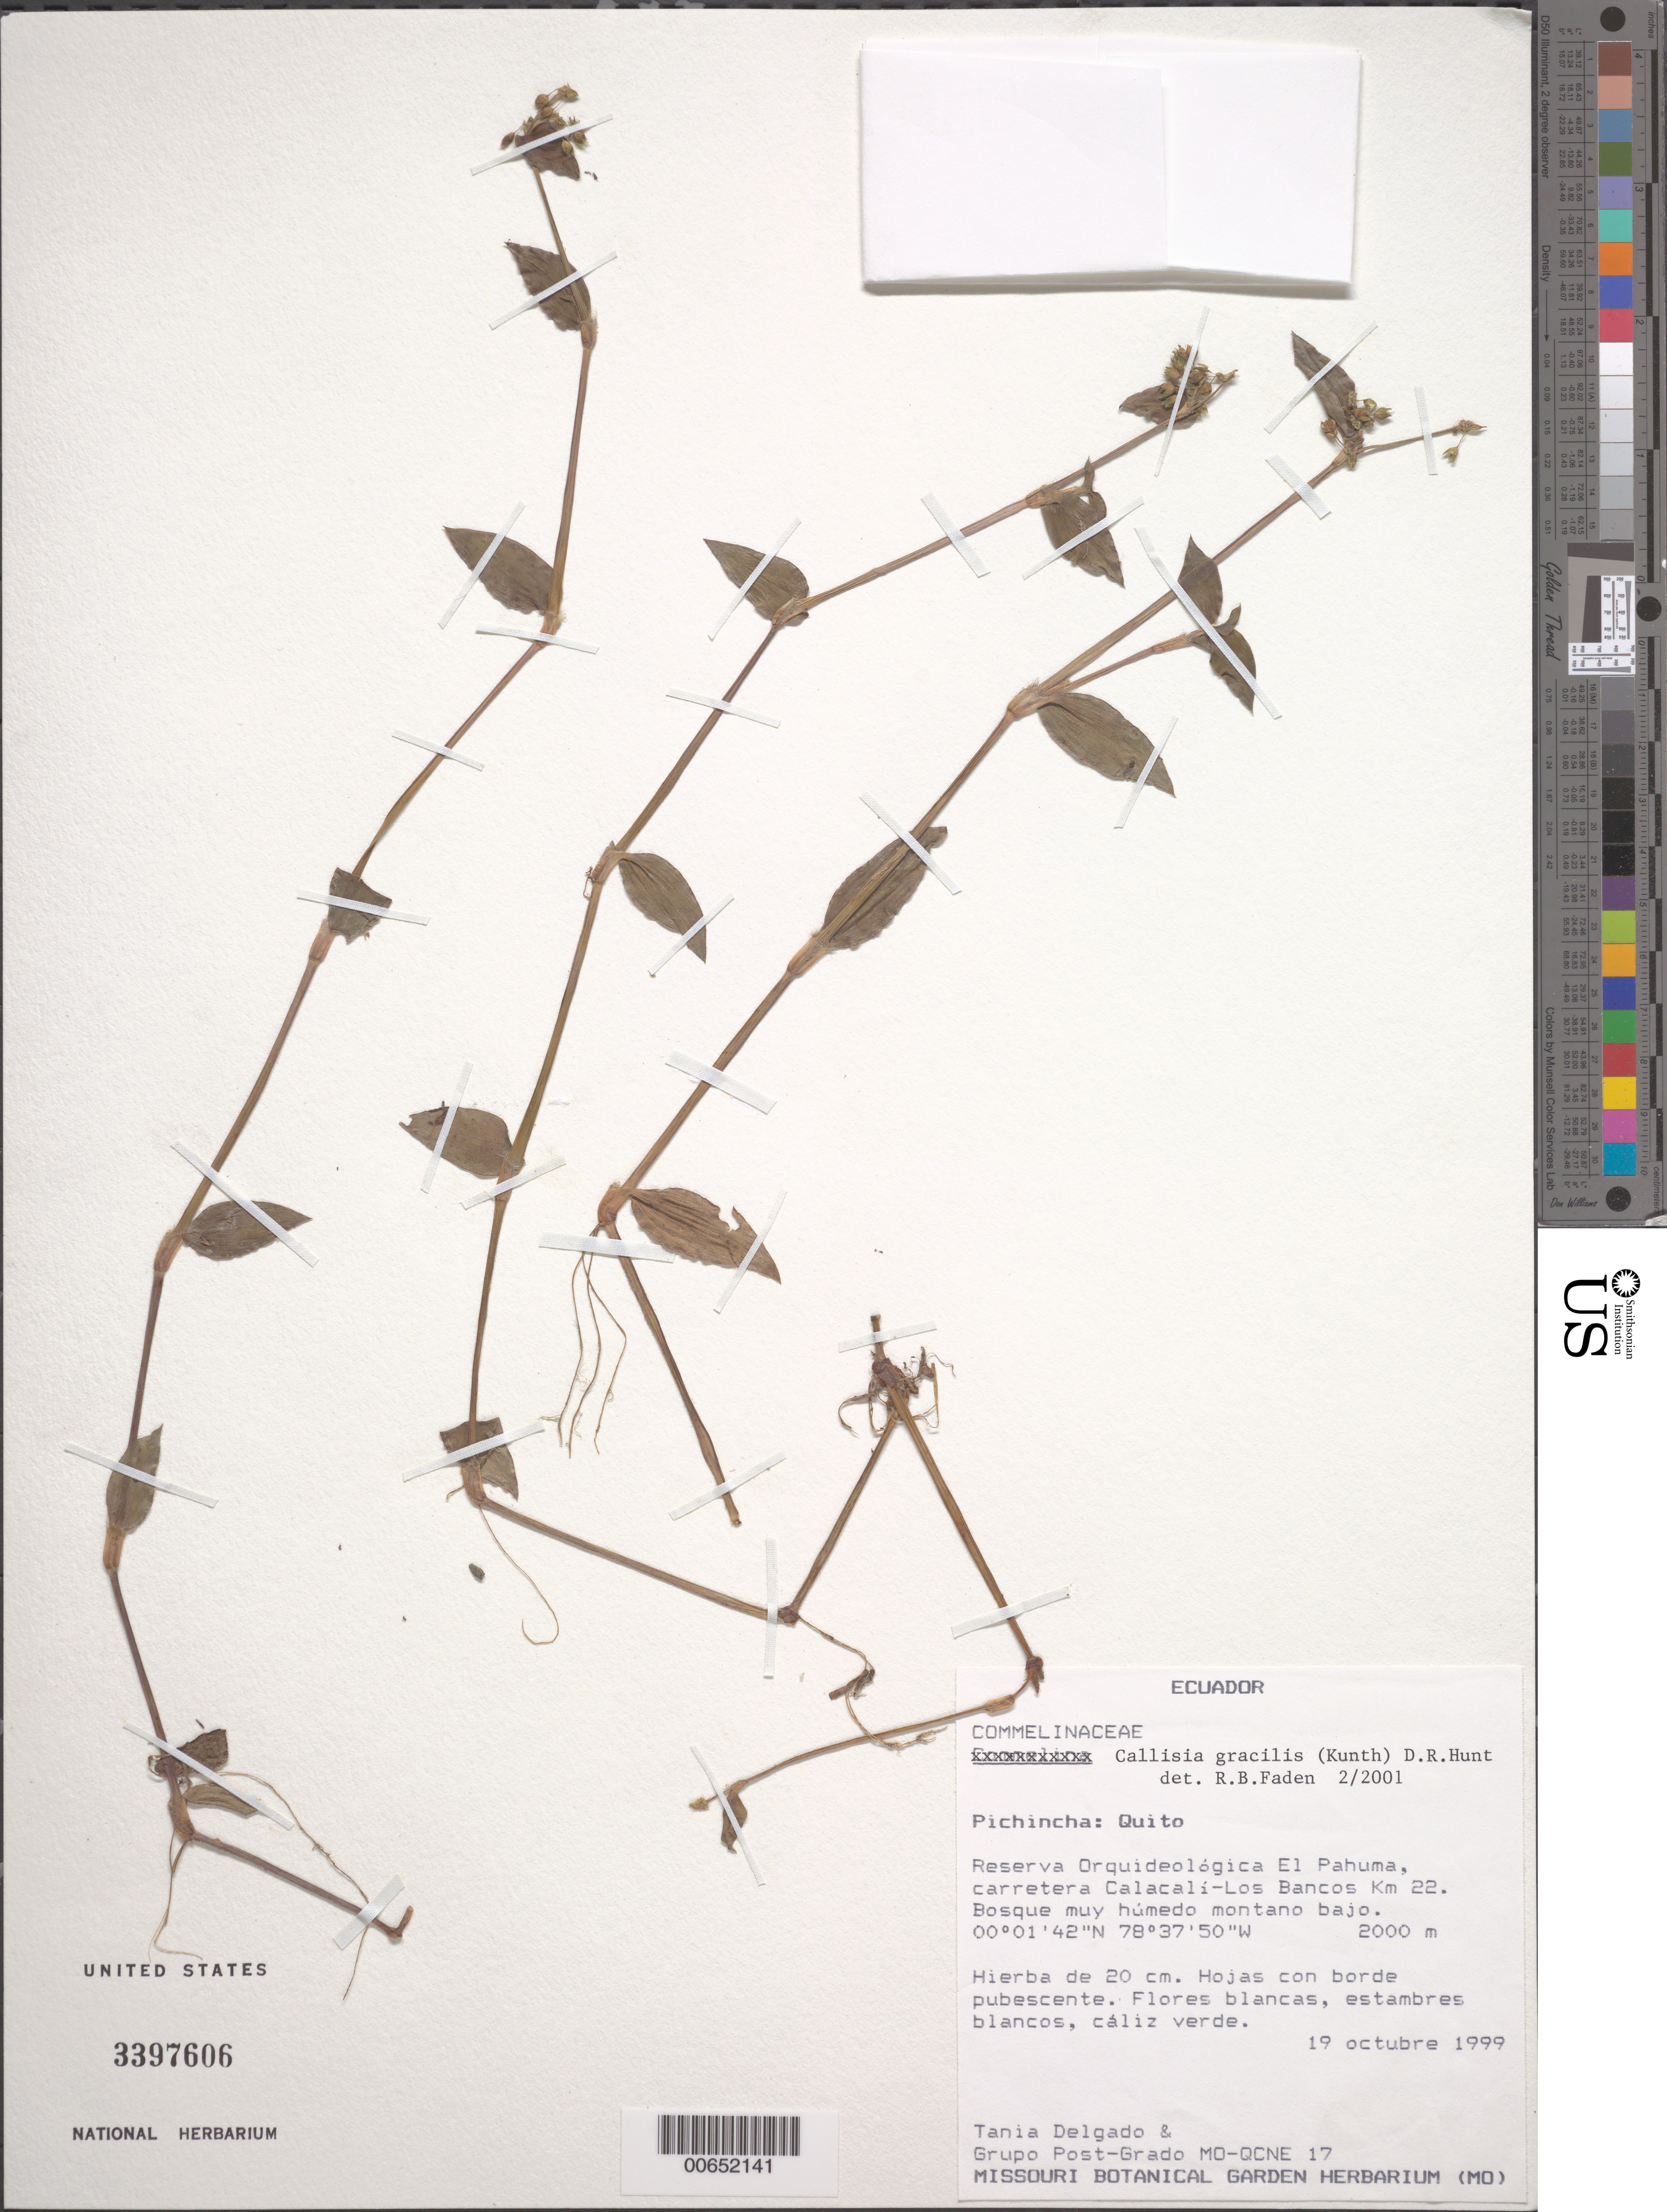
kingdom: Plantae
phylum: Tracheophyta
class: Liliopsida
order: Commelinales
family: Commelinaceae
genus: Callisia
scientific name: Callisia gracilis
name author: (Kunth) D.R. Hunt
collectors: T. Delgado & Grupo Post Grad.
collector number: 17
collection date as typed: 19 Oct 1999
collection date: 1999-10-19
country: Ecuador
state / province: Pichincha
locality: Quito, Reserva orquideologica el pahuma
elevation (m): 2000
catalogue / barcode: US 3397606